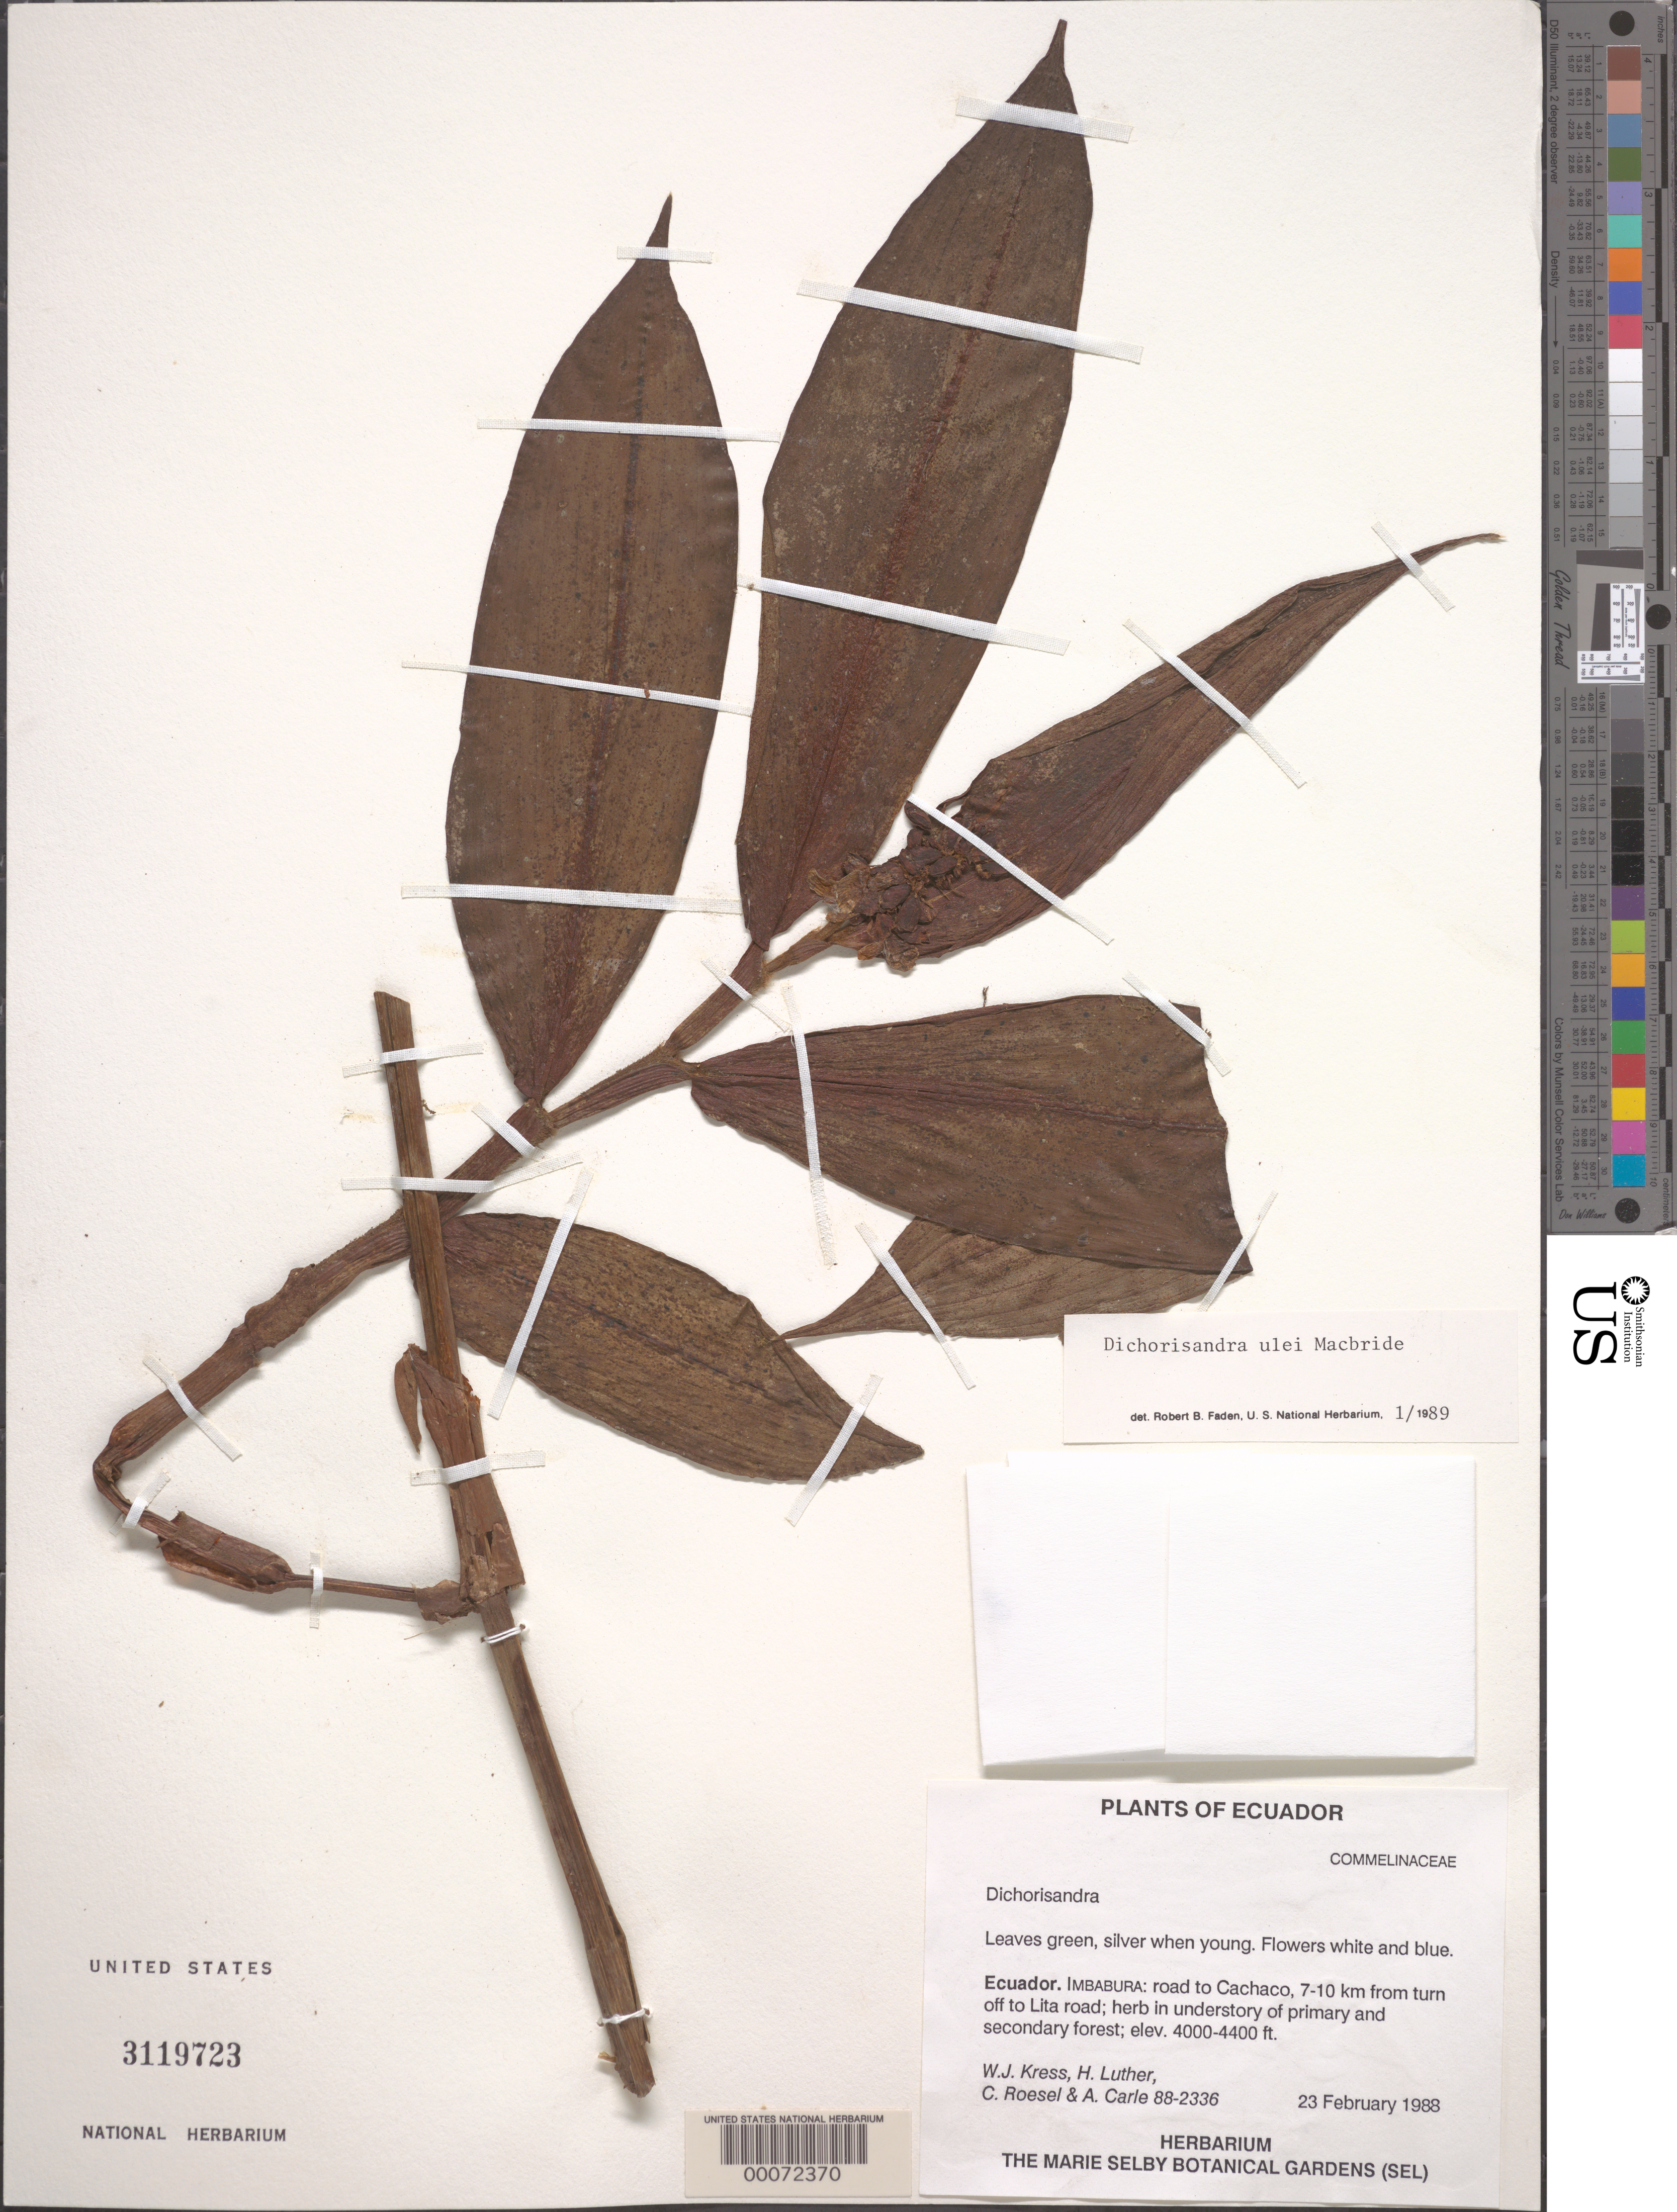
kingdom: Plantae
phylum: Tracheophyta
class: Liliopsida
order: Commelinales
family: Commelinaceae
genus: Dichorisandra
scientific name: Dichorisandra ulei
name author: J.F. Macbr.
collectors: W. J. Kress, H. Luther, C. S. Roesel & A. Carle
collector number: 88-2336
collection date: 1988-02-23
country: Ecuador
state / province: Imbabura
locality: Road to Cachaco, 7-10 km from turn off to Lita road.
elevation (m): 1219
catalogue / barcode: US 3119723